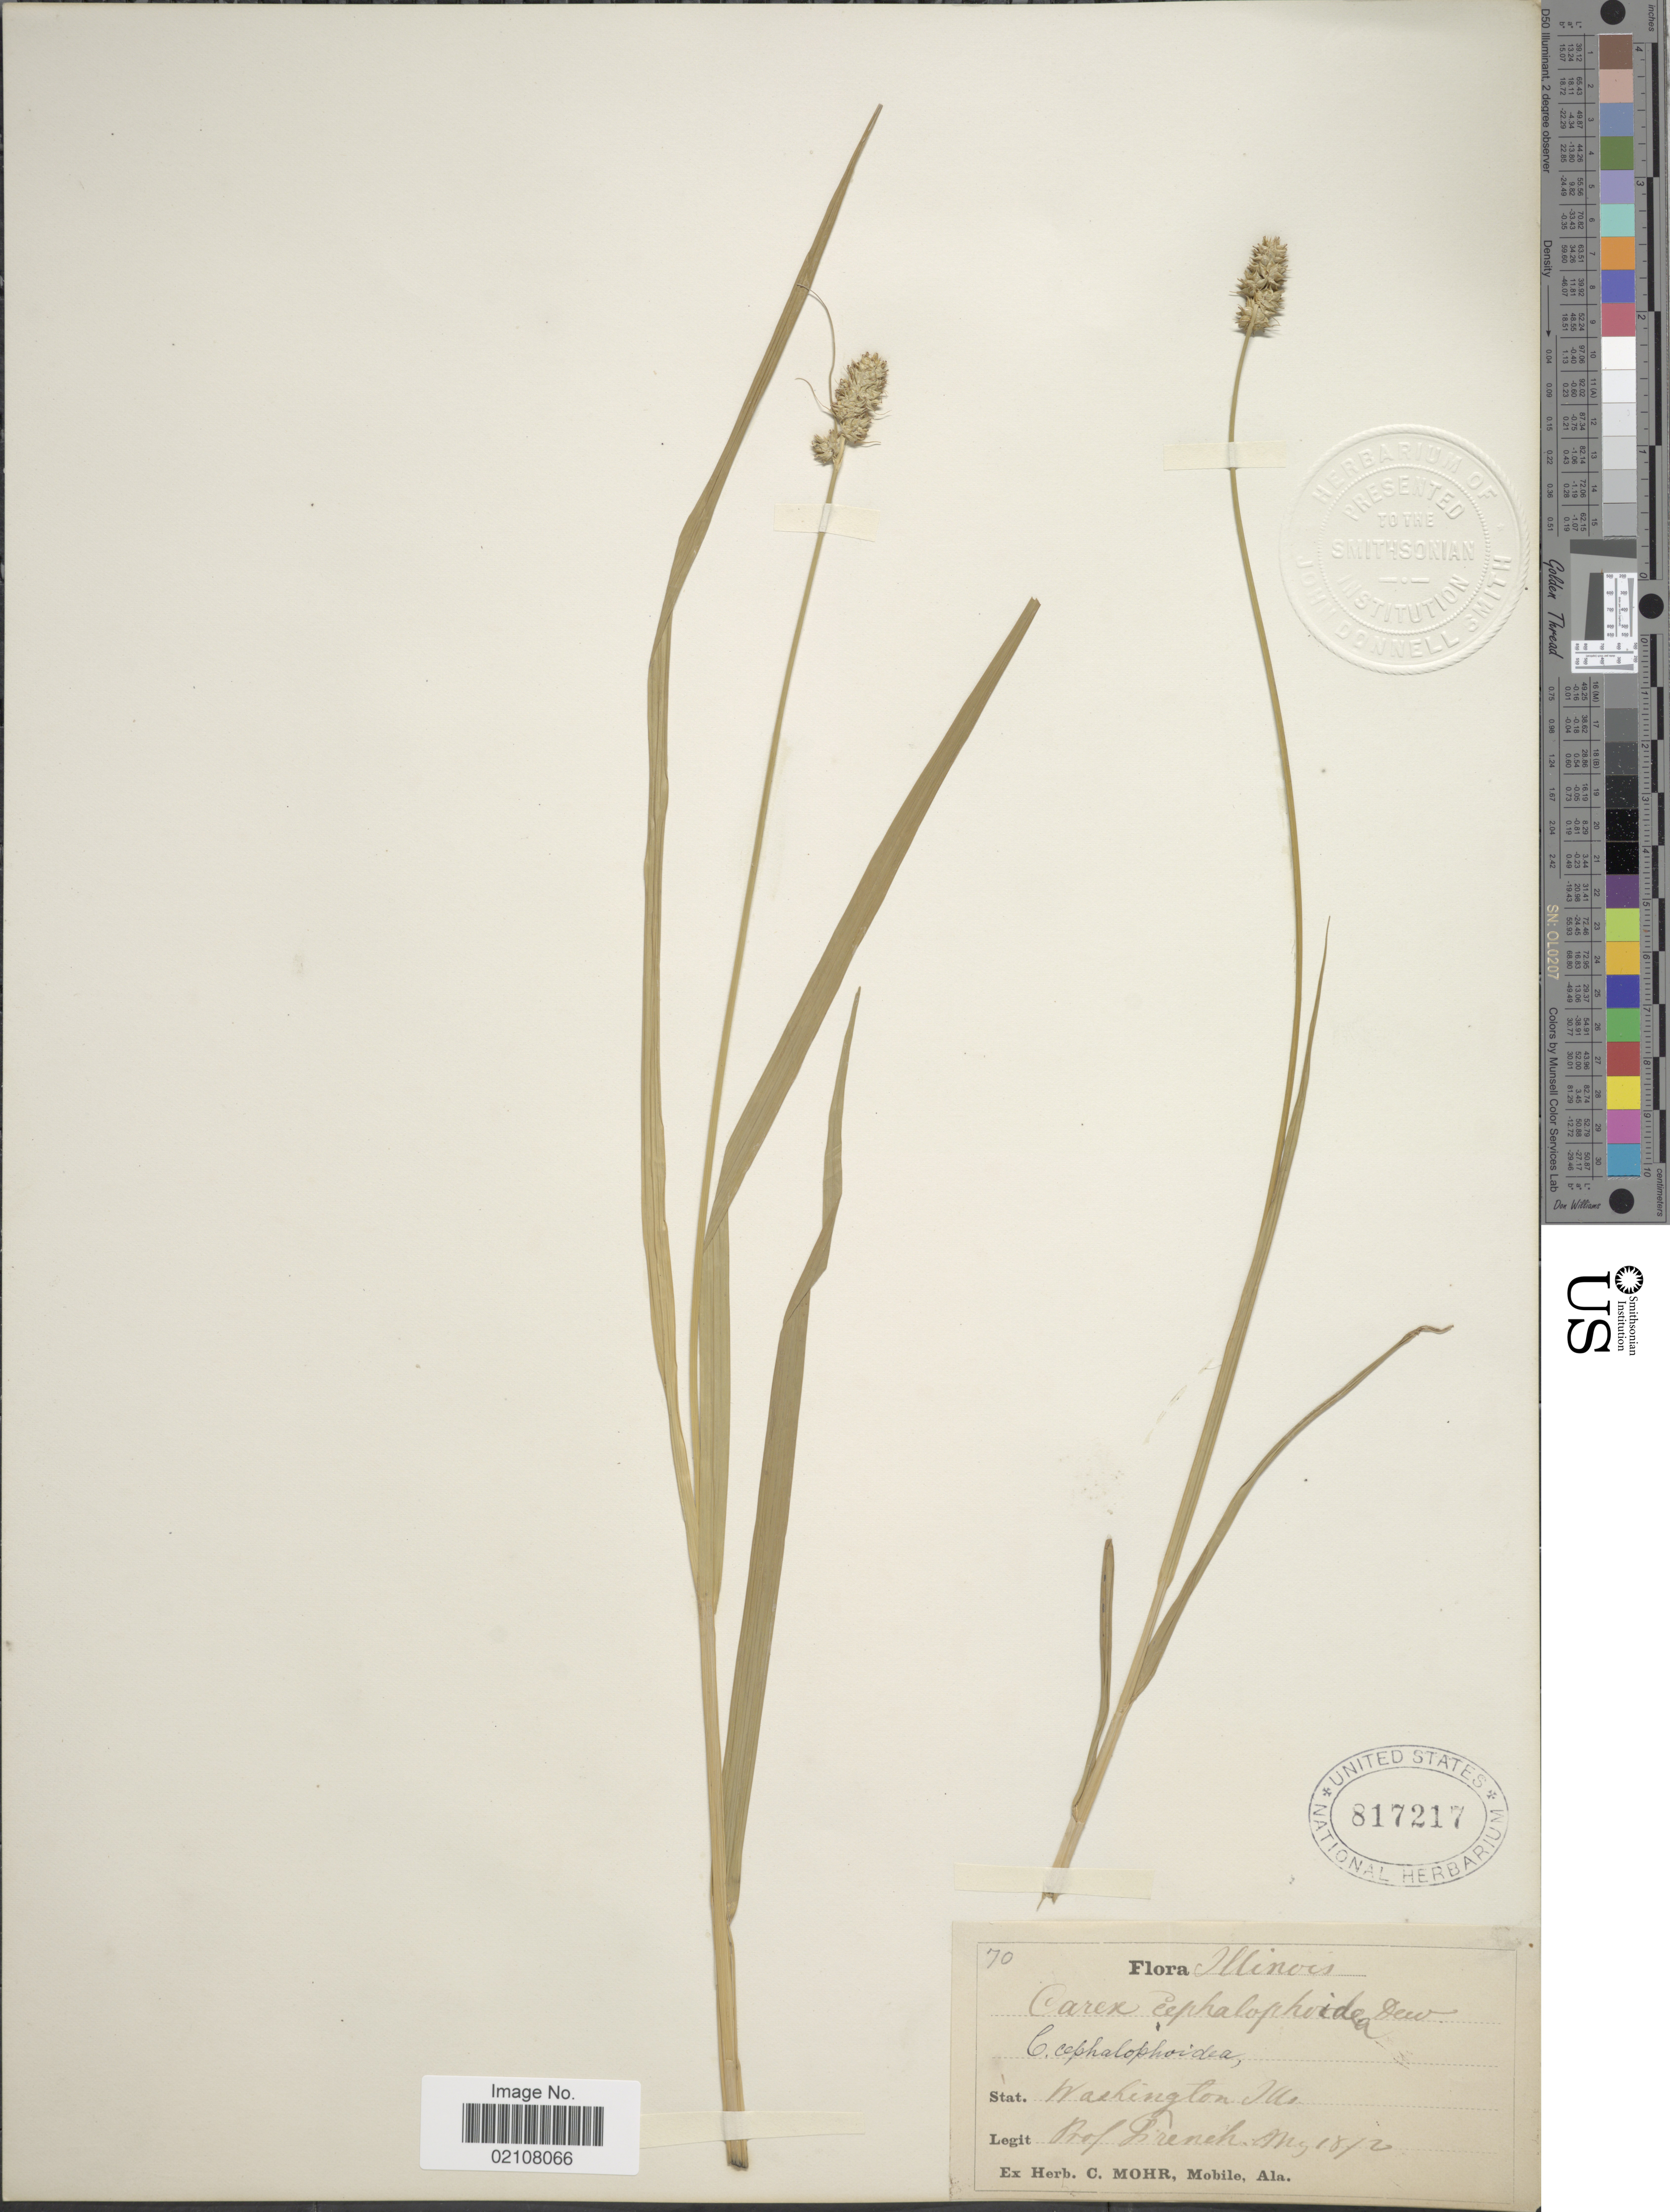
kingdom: Plantae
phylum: Tracheophyta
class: Liliopsida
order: Poales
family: Cyperaceae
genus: Carex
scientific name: Carex cephalophora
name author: Muhl. ex Willd.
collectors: P. French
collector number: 70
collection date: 1872-05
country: United States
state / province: Illinois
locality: Washington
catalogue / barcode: US 817217